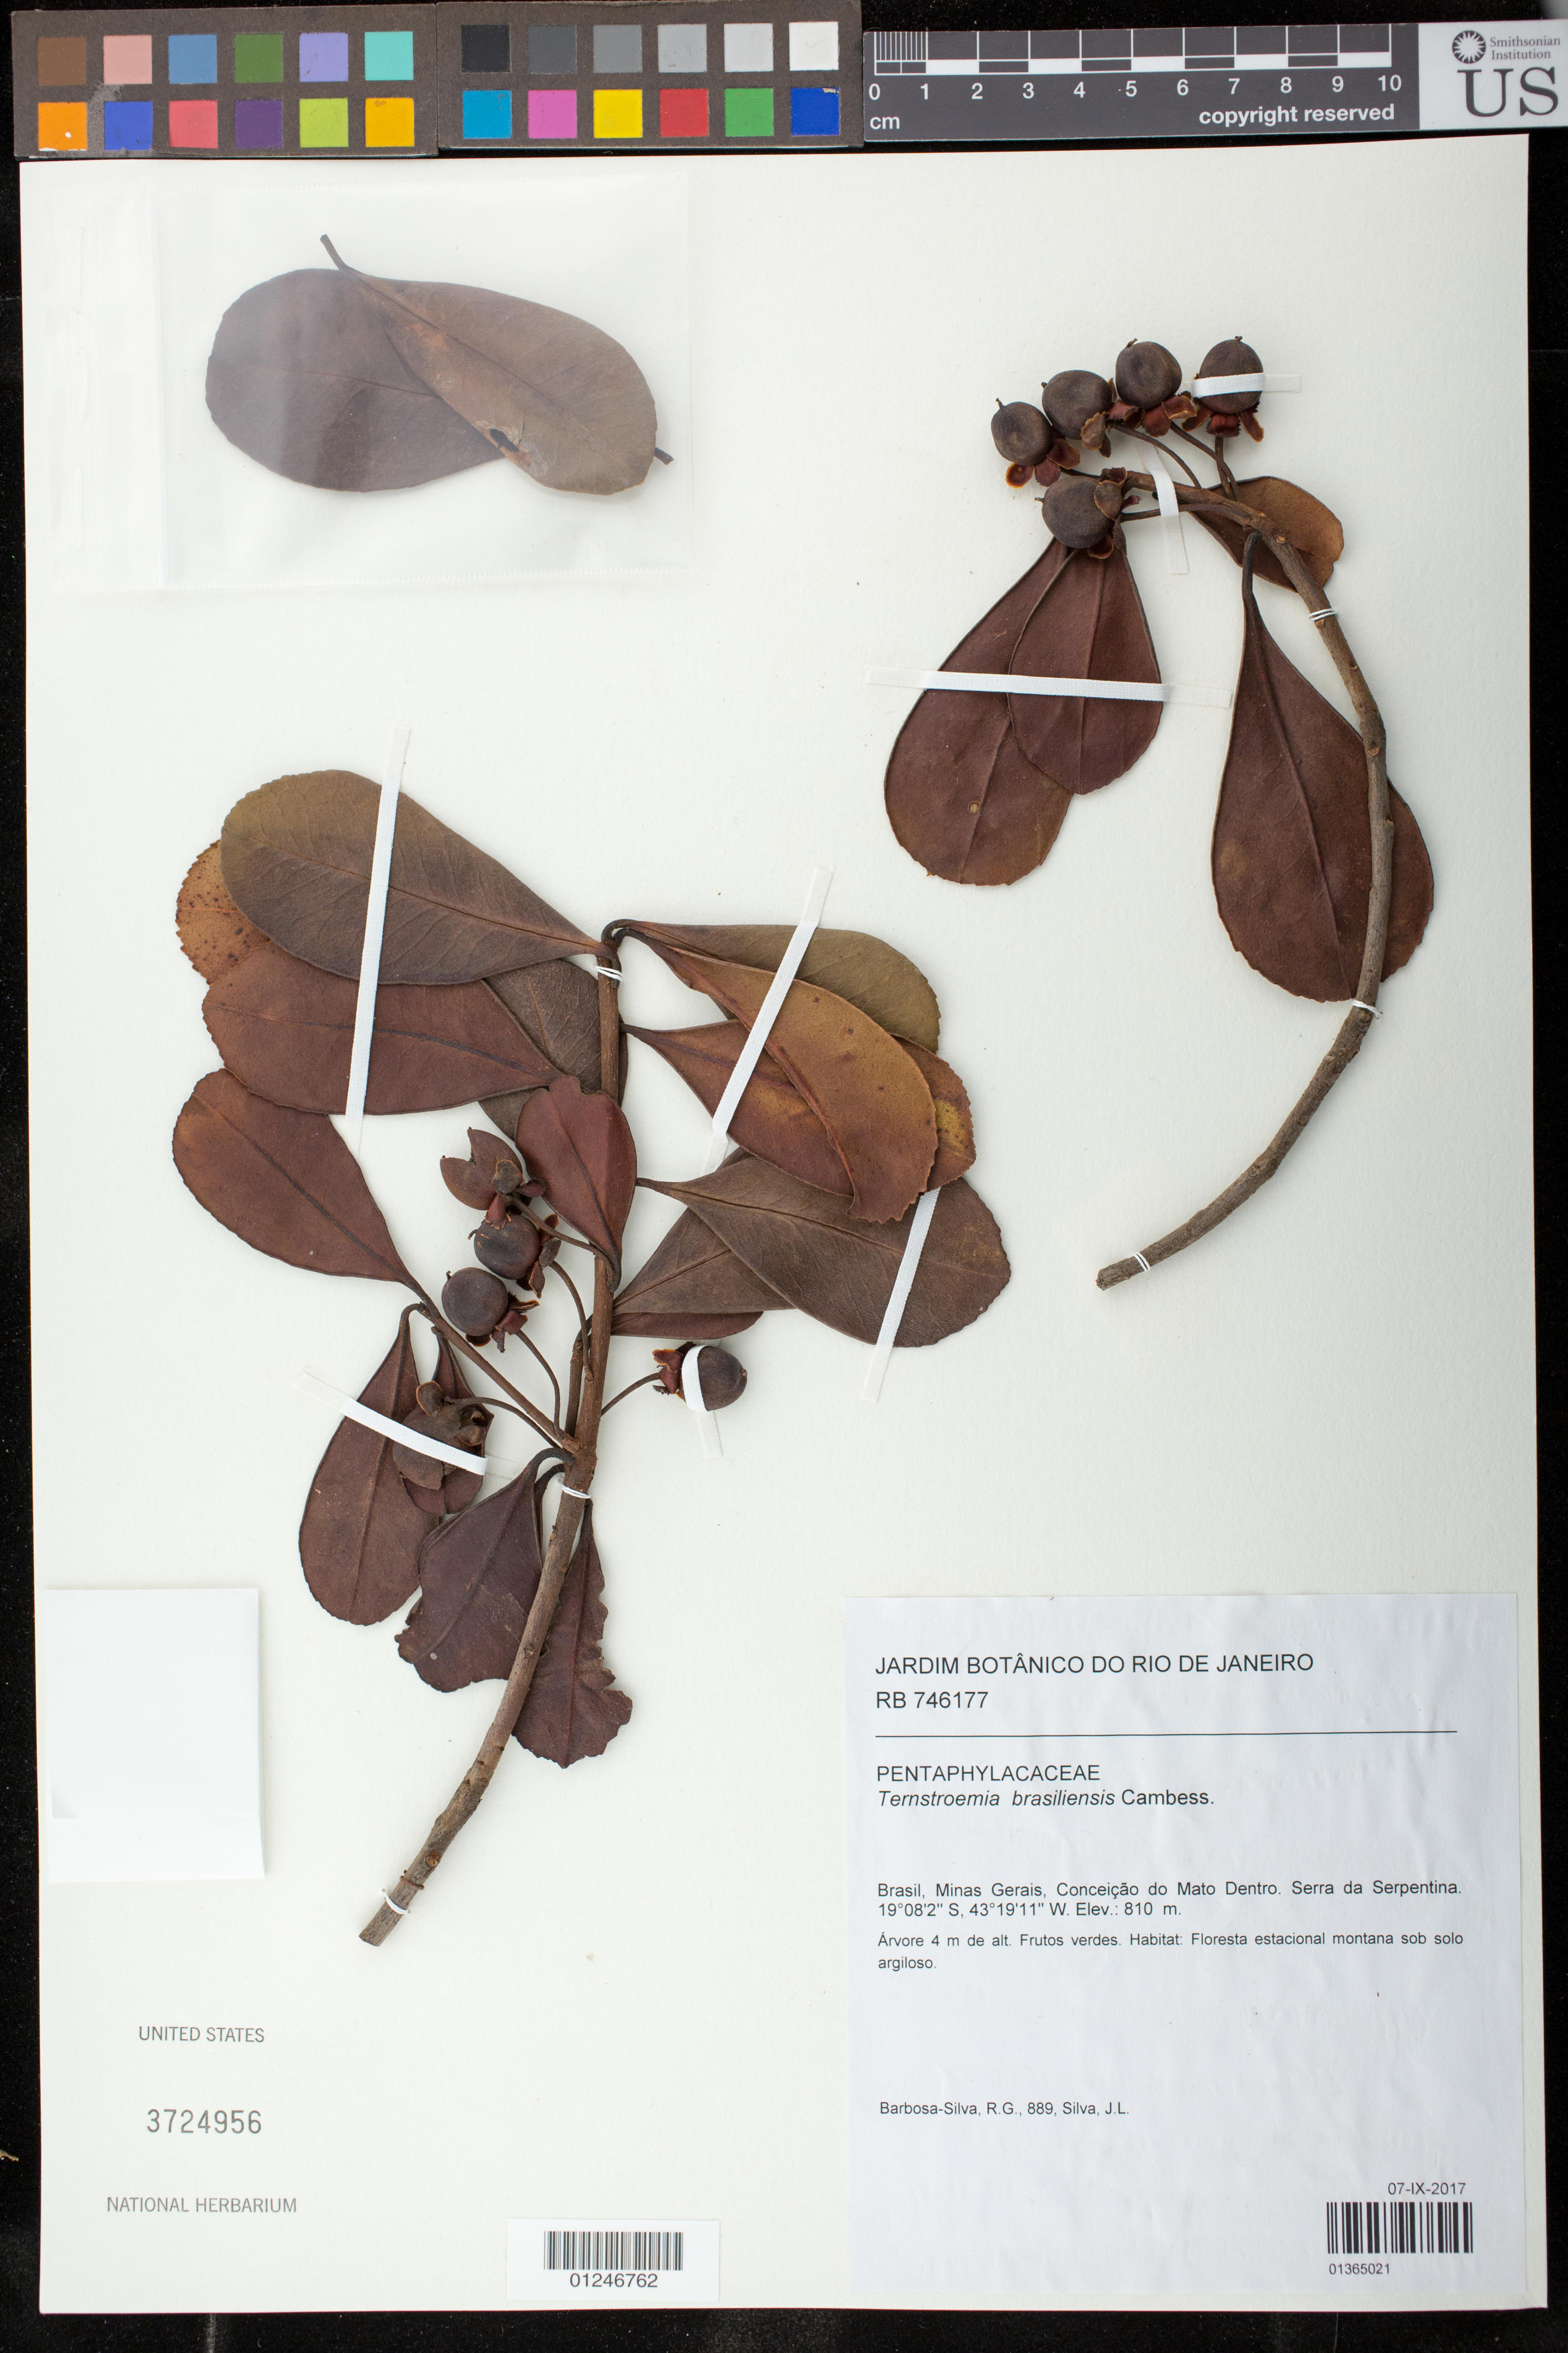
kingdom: Plantae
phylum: Tracheophyta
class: Magnoliopsida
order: Ericales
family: Pentaphylacaceae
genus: Ternstroemia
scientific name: Ternstroemia brasiliensis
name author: Cambess.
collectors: R. Barbosa-Silva & J. Silva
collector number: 889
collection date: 2017-09-07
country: Brazil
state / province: Minas Gerais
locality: Conceicao do Mato Dentro. Serra da Serpentina.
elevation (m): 810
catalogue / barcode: US 3724956